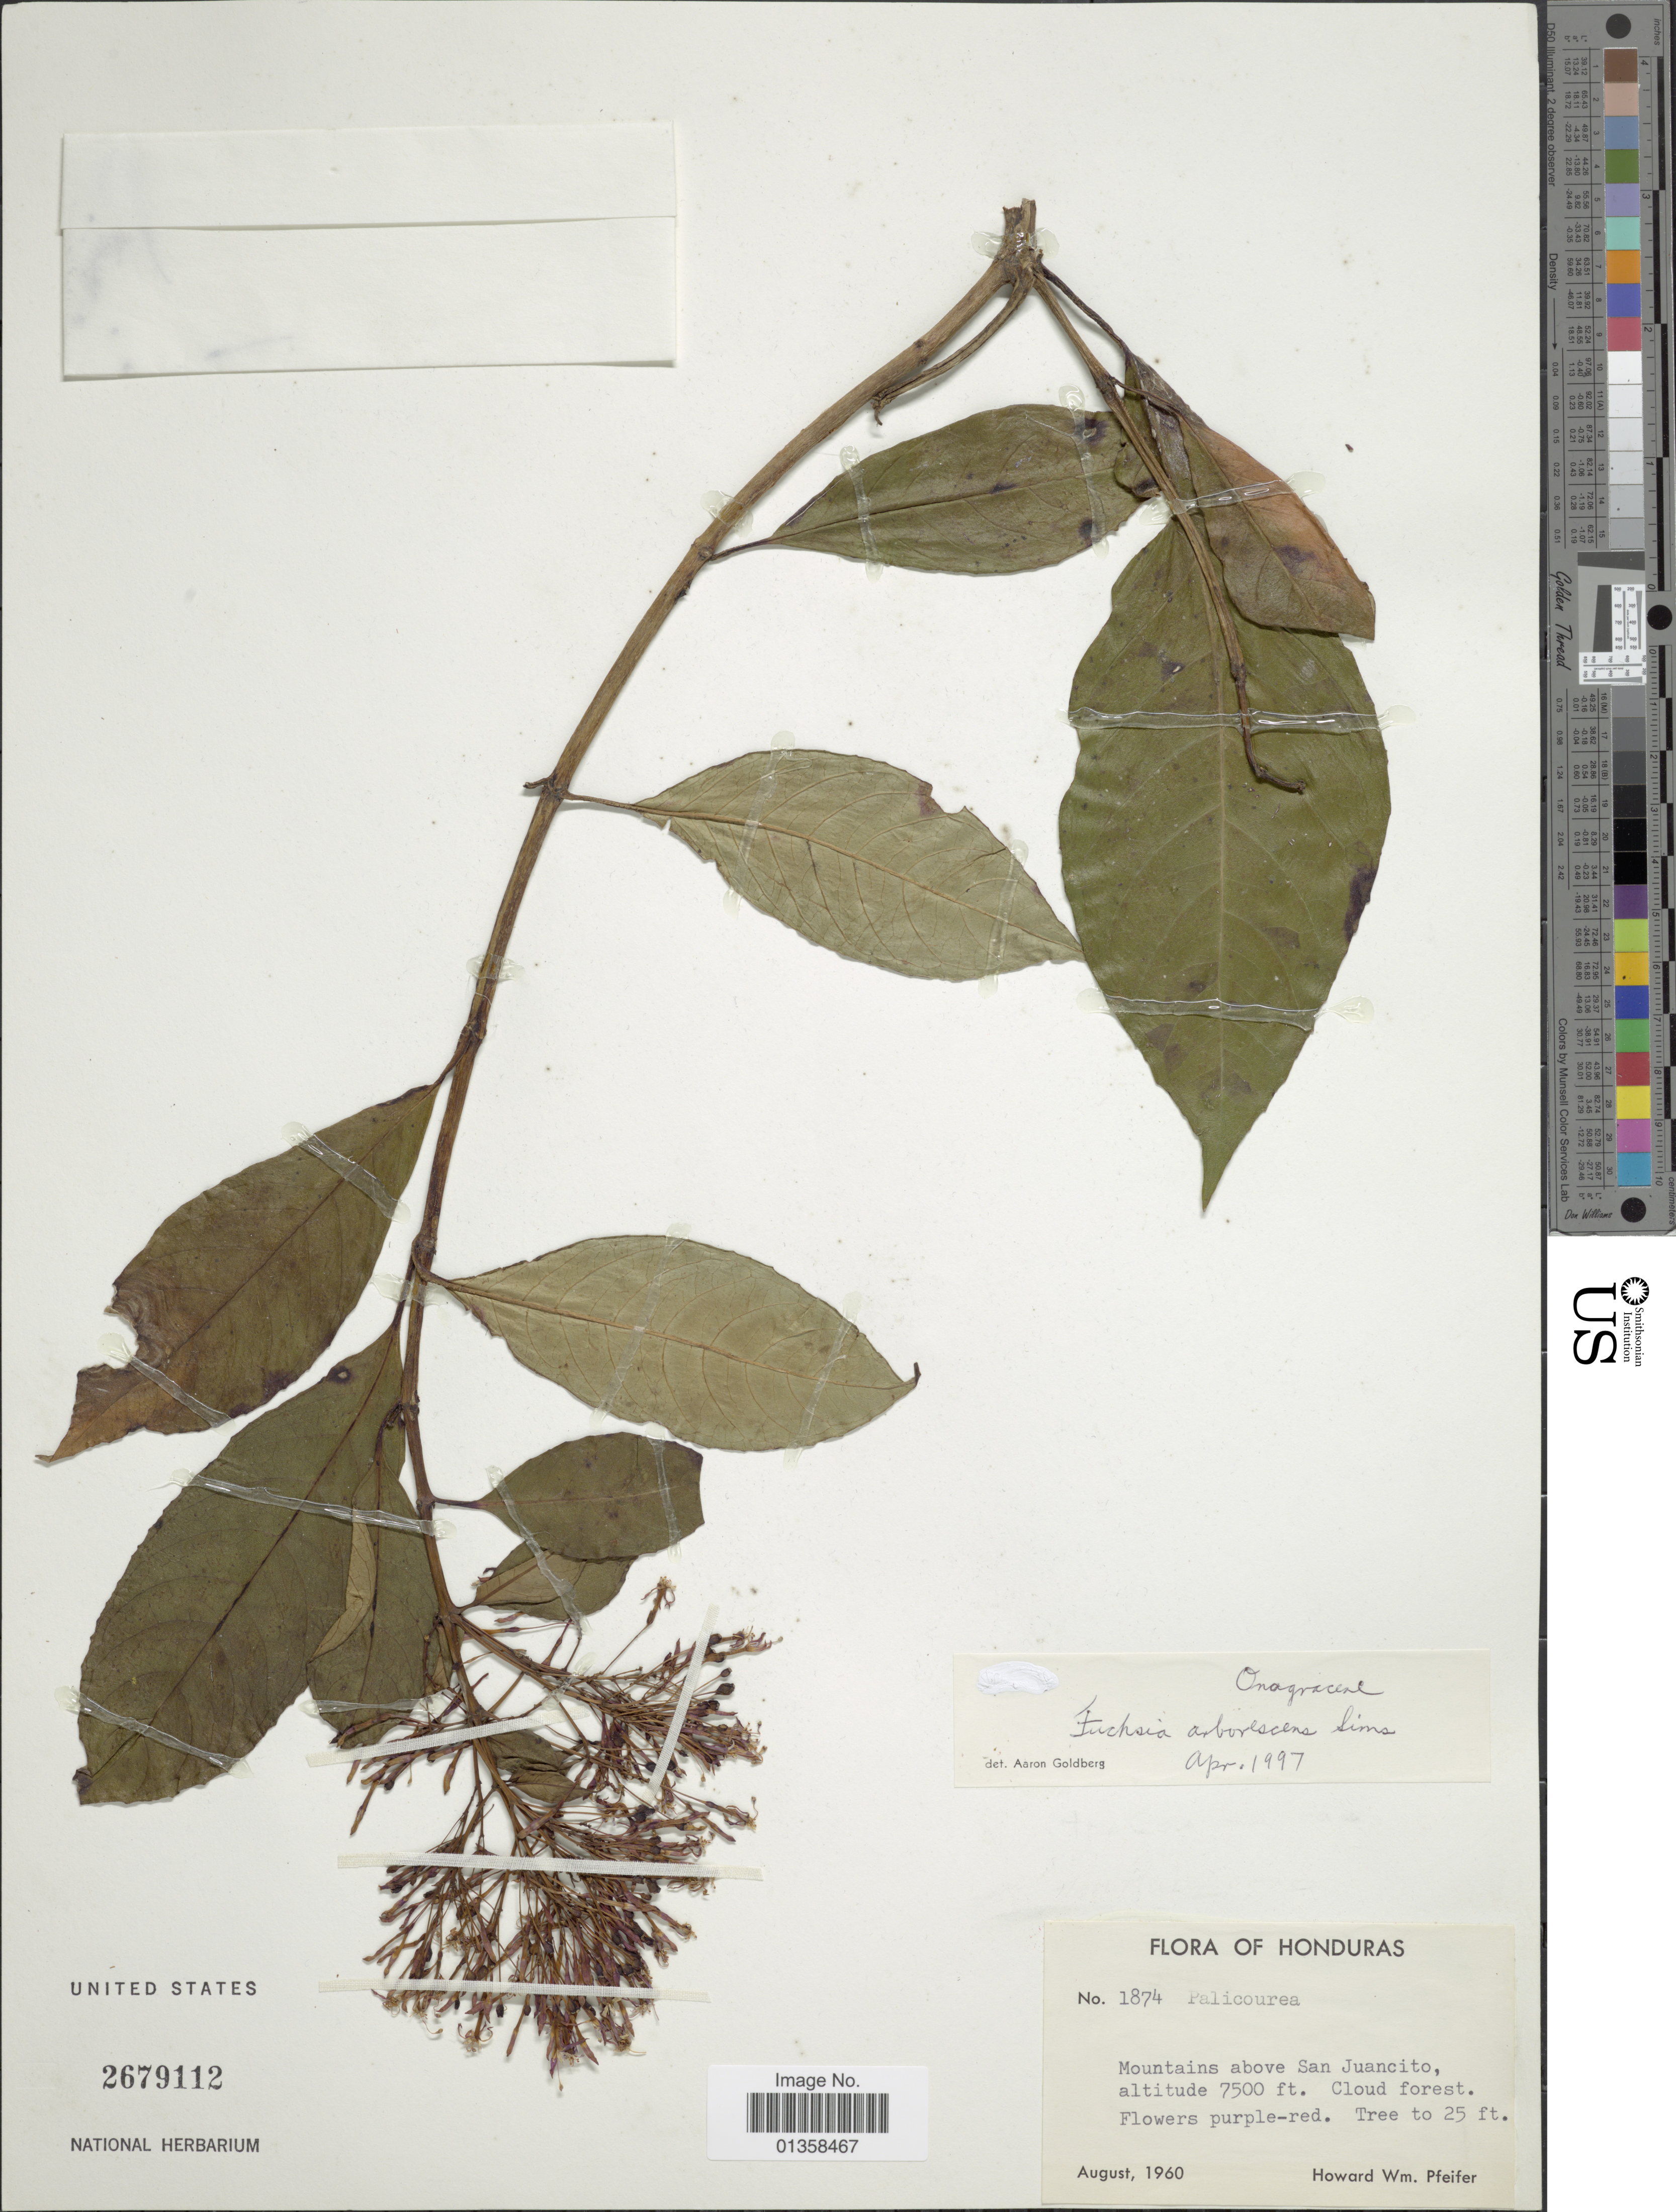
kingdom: Plantae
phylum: Tracheophyta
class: Magnoliopsida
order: Myrtales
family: Onagraceae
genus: Fuchsia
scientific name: Fuchsia arborescens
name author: Sims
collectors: H. W. Pfeifer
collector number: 1874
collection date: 1960-08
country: Honduras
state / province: Fco. Morazán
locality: Mountains above San Juancito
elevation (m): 2286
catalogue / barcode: US 2679112